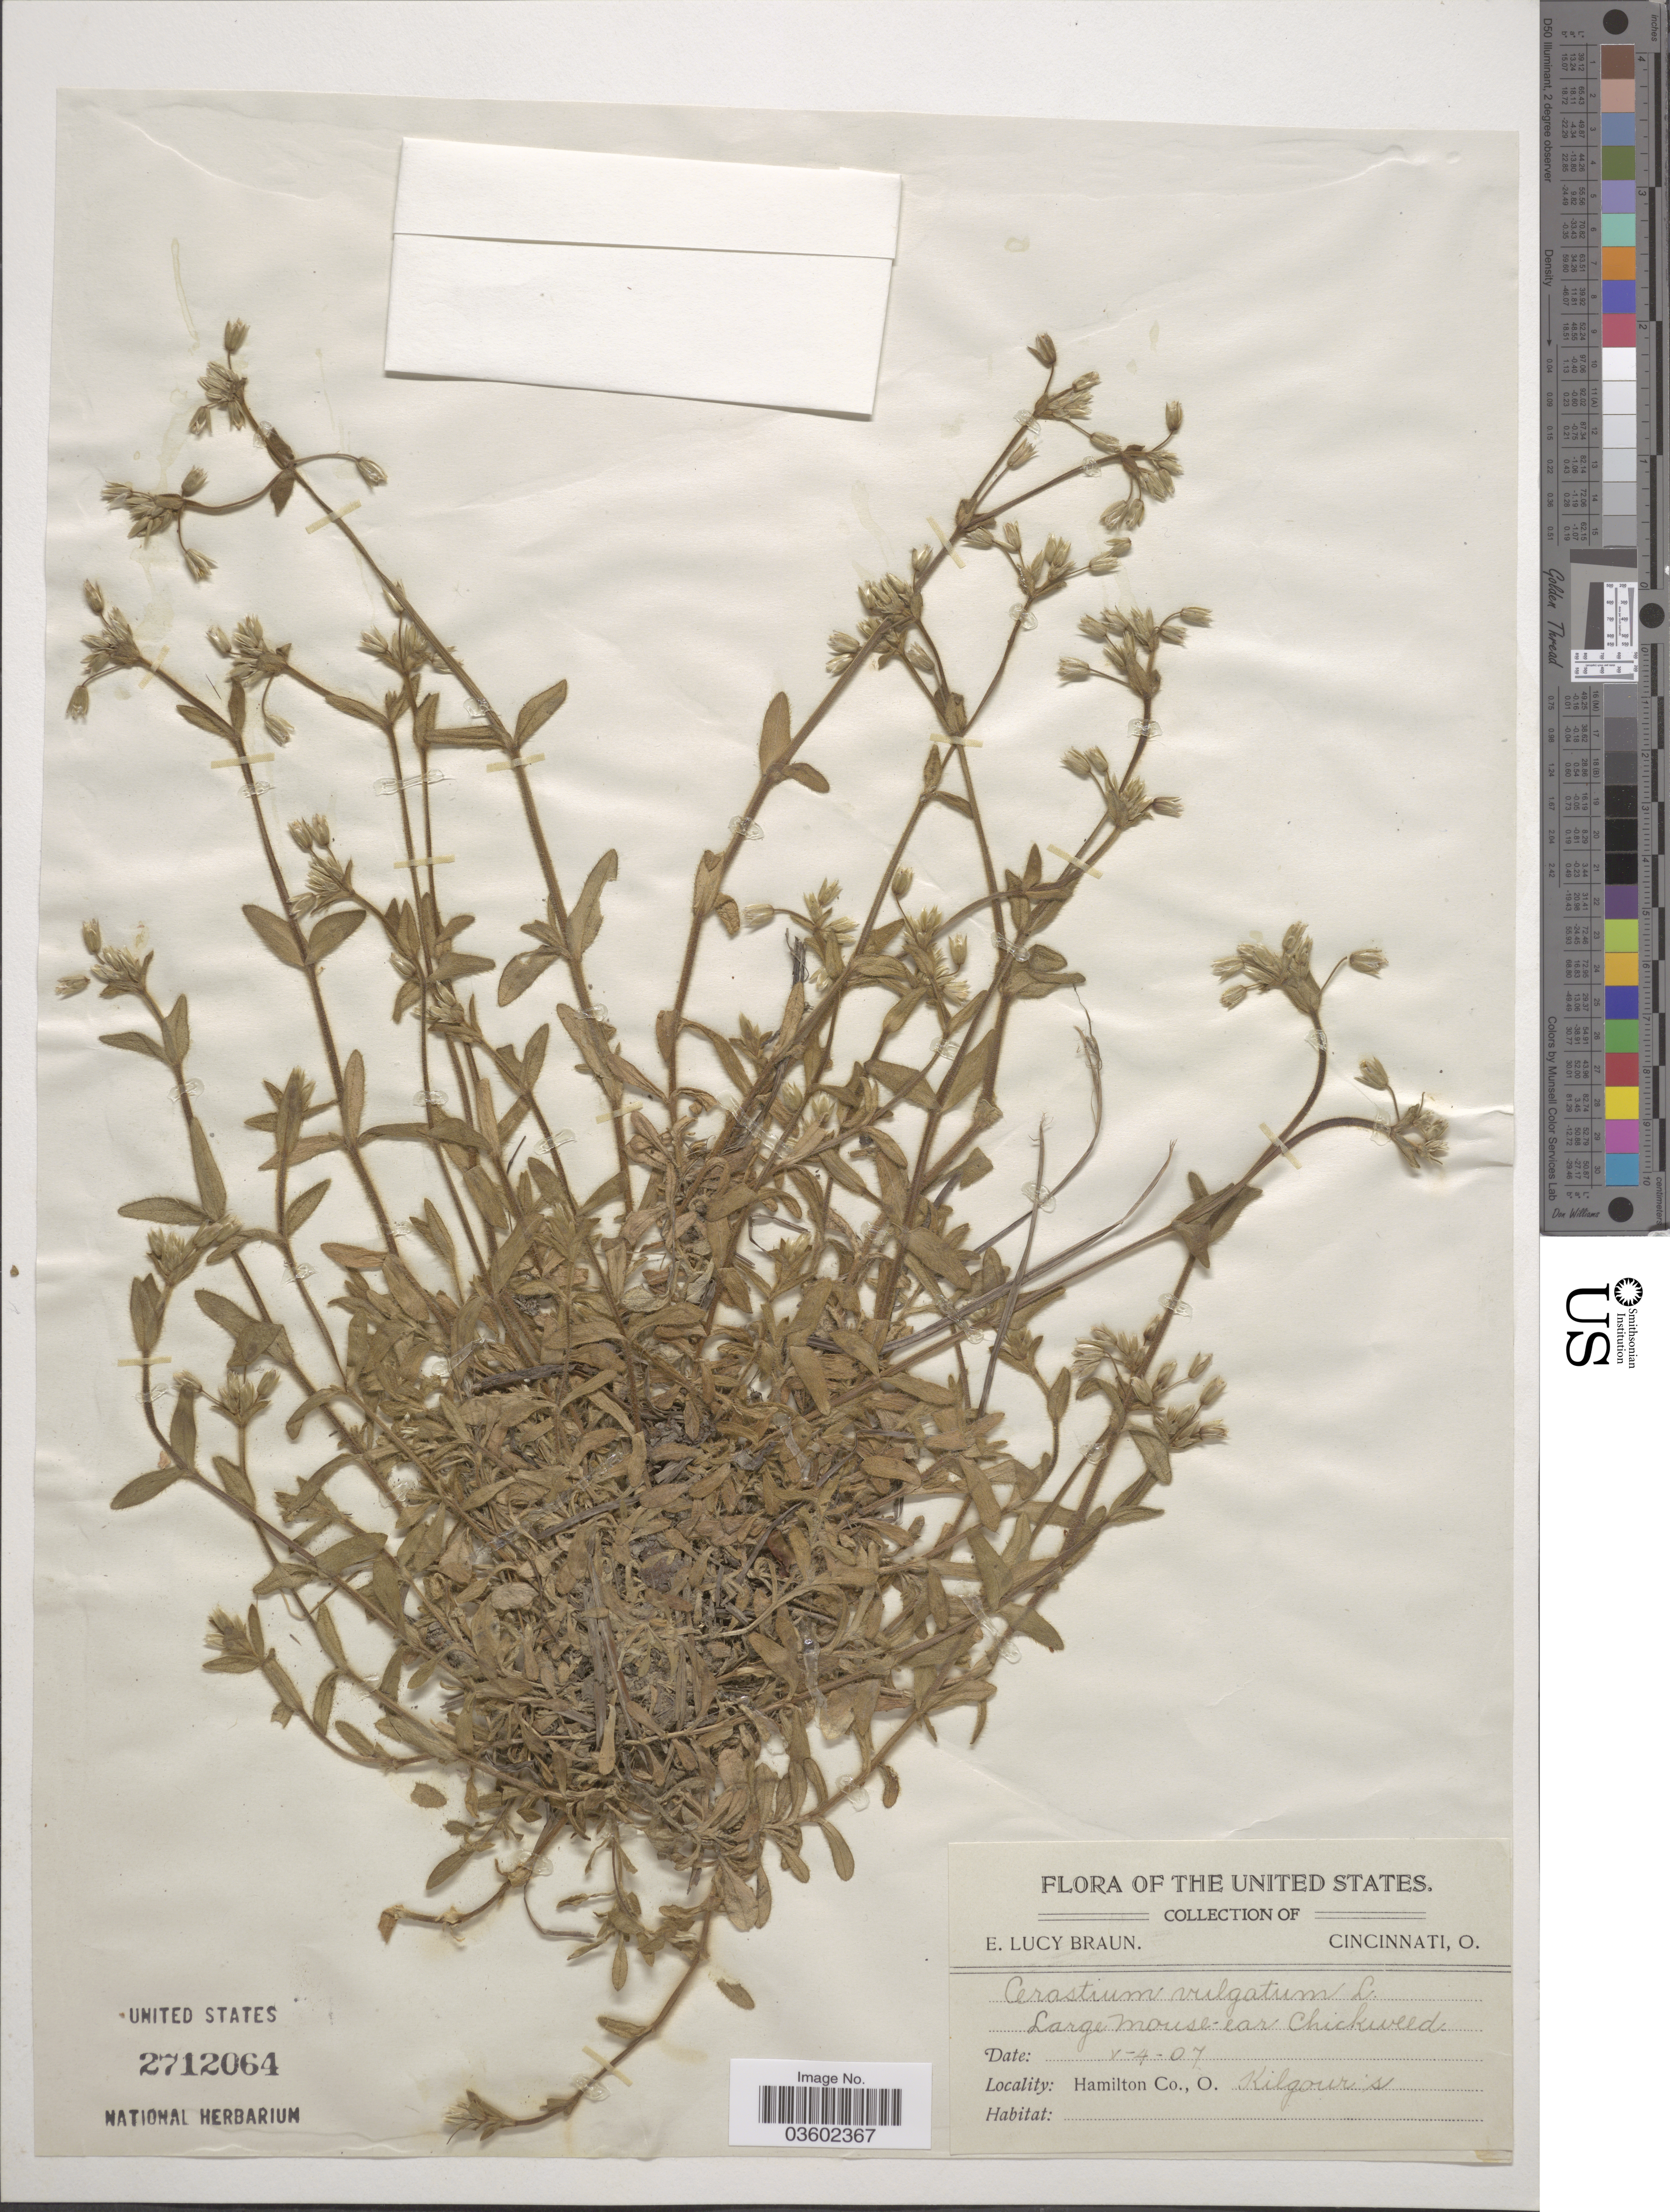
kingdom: Plantae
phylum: Tracheophyta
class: Magnoliopsida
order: Caryophyllales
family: Caryophyllaceae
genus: Cerastium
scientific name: Cerastium vulgatum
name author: L.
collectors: E. L. Braun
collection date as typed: Transcribed d/m/y: 4/5/7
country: United States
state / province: Ohio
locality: Hamilton Co. Kilgour's.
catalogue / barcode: US 2712064